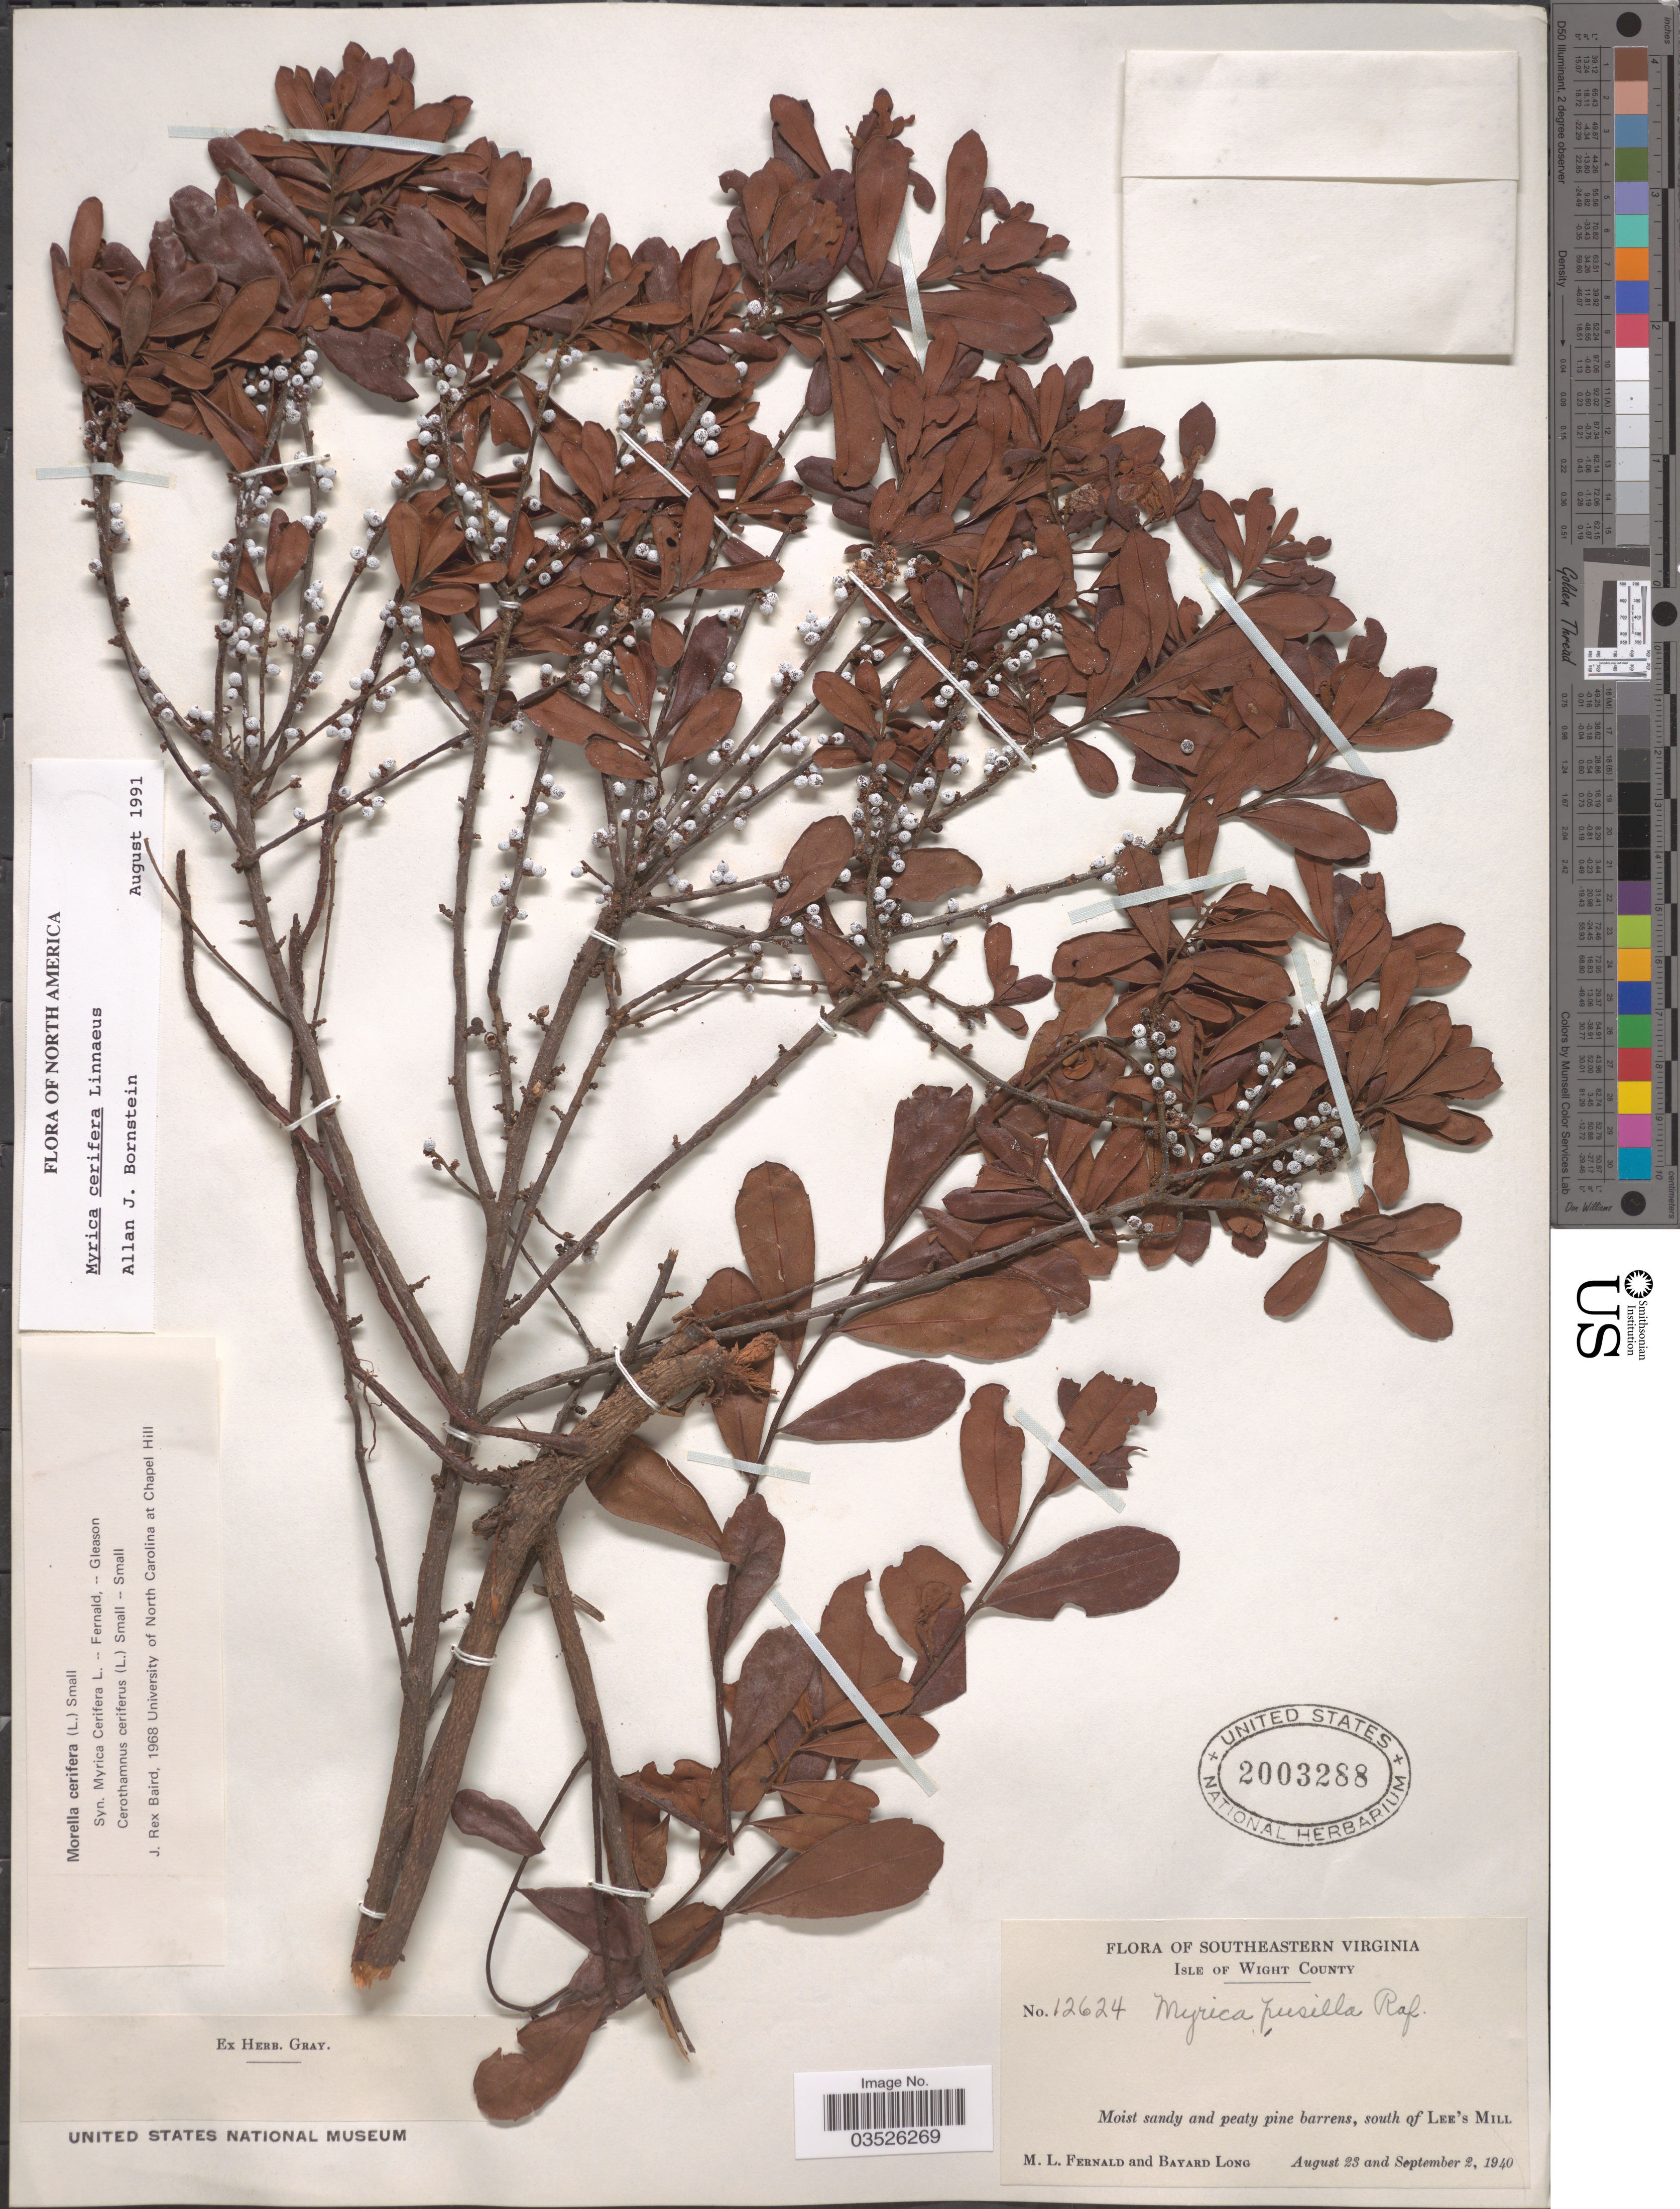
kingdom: Plantae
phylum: Tracheophyta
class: Magnoliopsida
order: Fagales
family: Myricaceae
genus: Morella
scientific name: Morella pumila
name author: (Michx.) Small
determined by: Strong, Mark T., (BOT), Smithsonian Institution - National Museum of Natural History (UNITED STATES)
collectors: M. L. Fernald & B. Long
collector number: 12624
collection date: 1940-08-23/1940-09-02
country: United States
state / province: Virginia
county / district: Isle of Wight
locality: Southeastern Virginia. Isle of Wight County. South of Lee's Mill.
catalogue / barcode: US 2003288